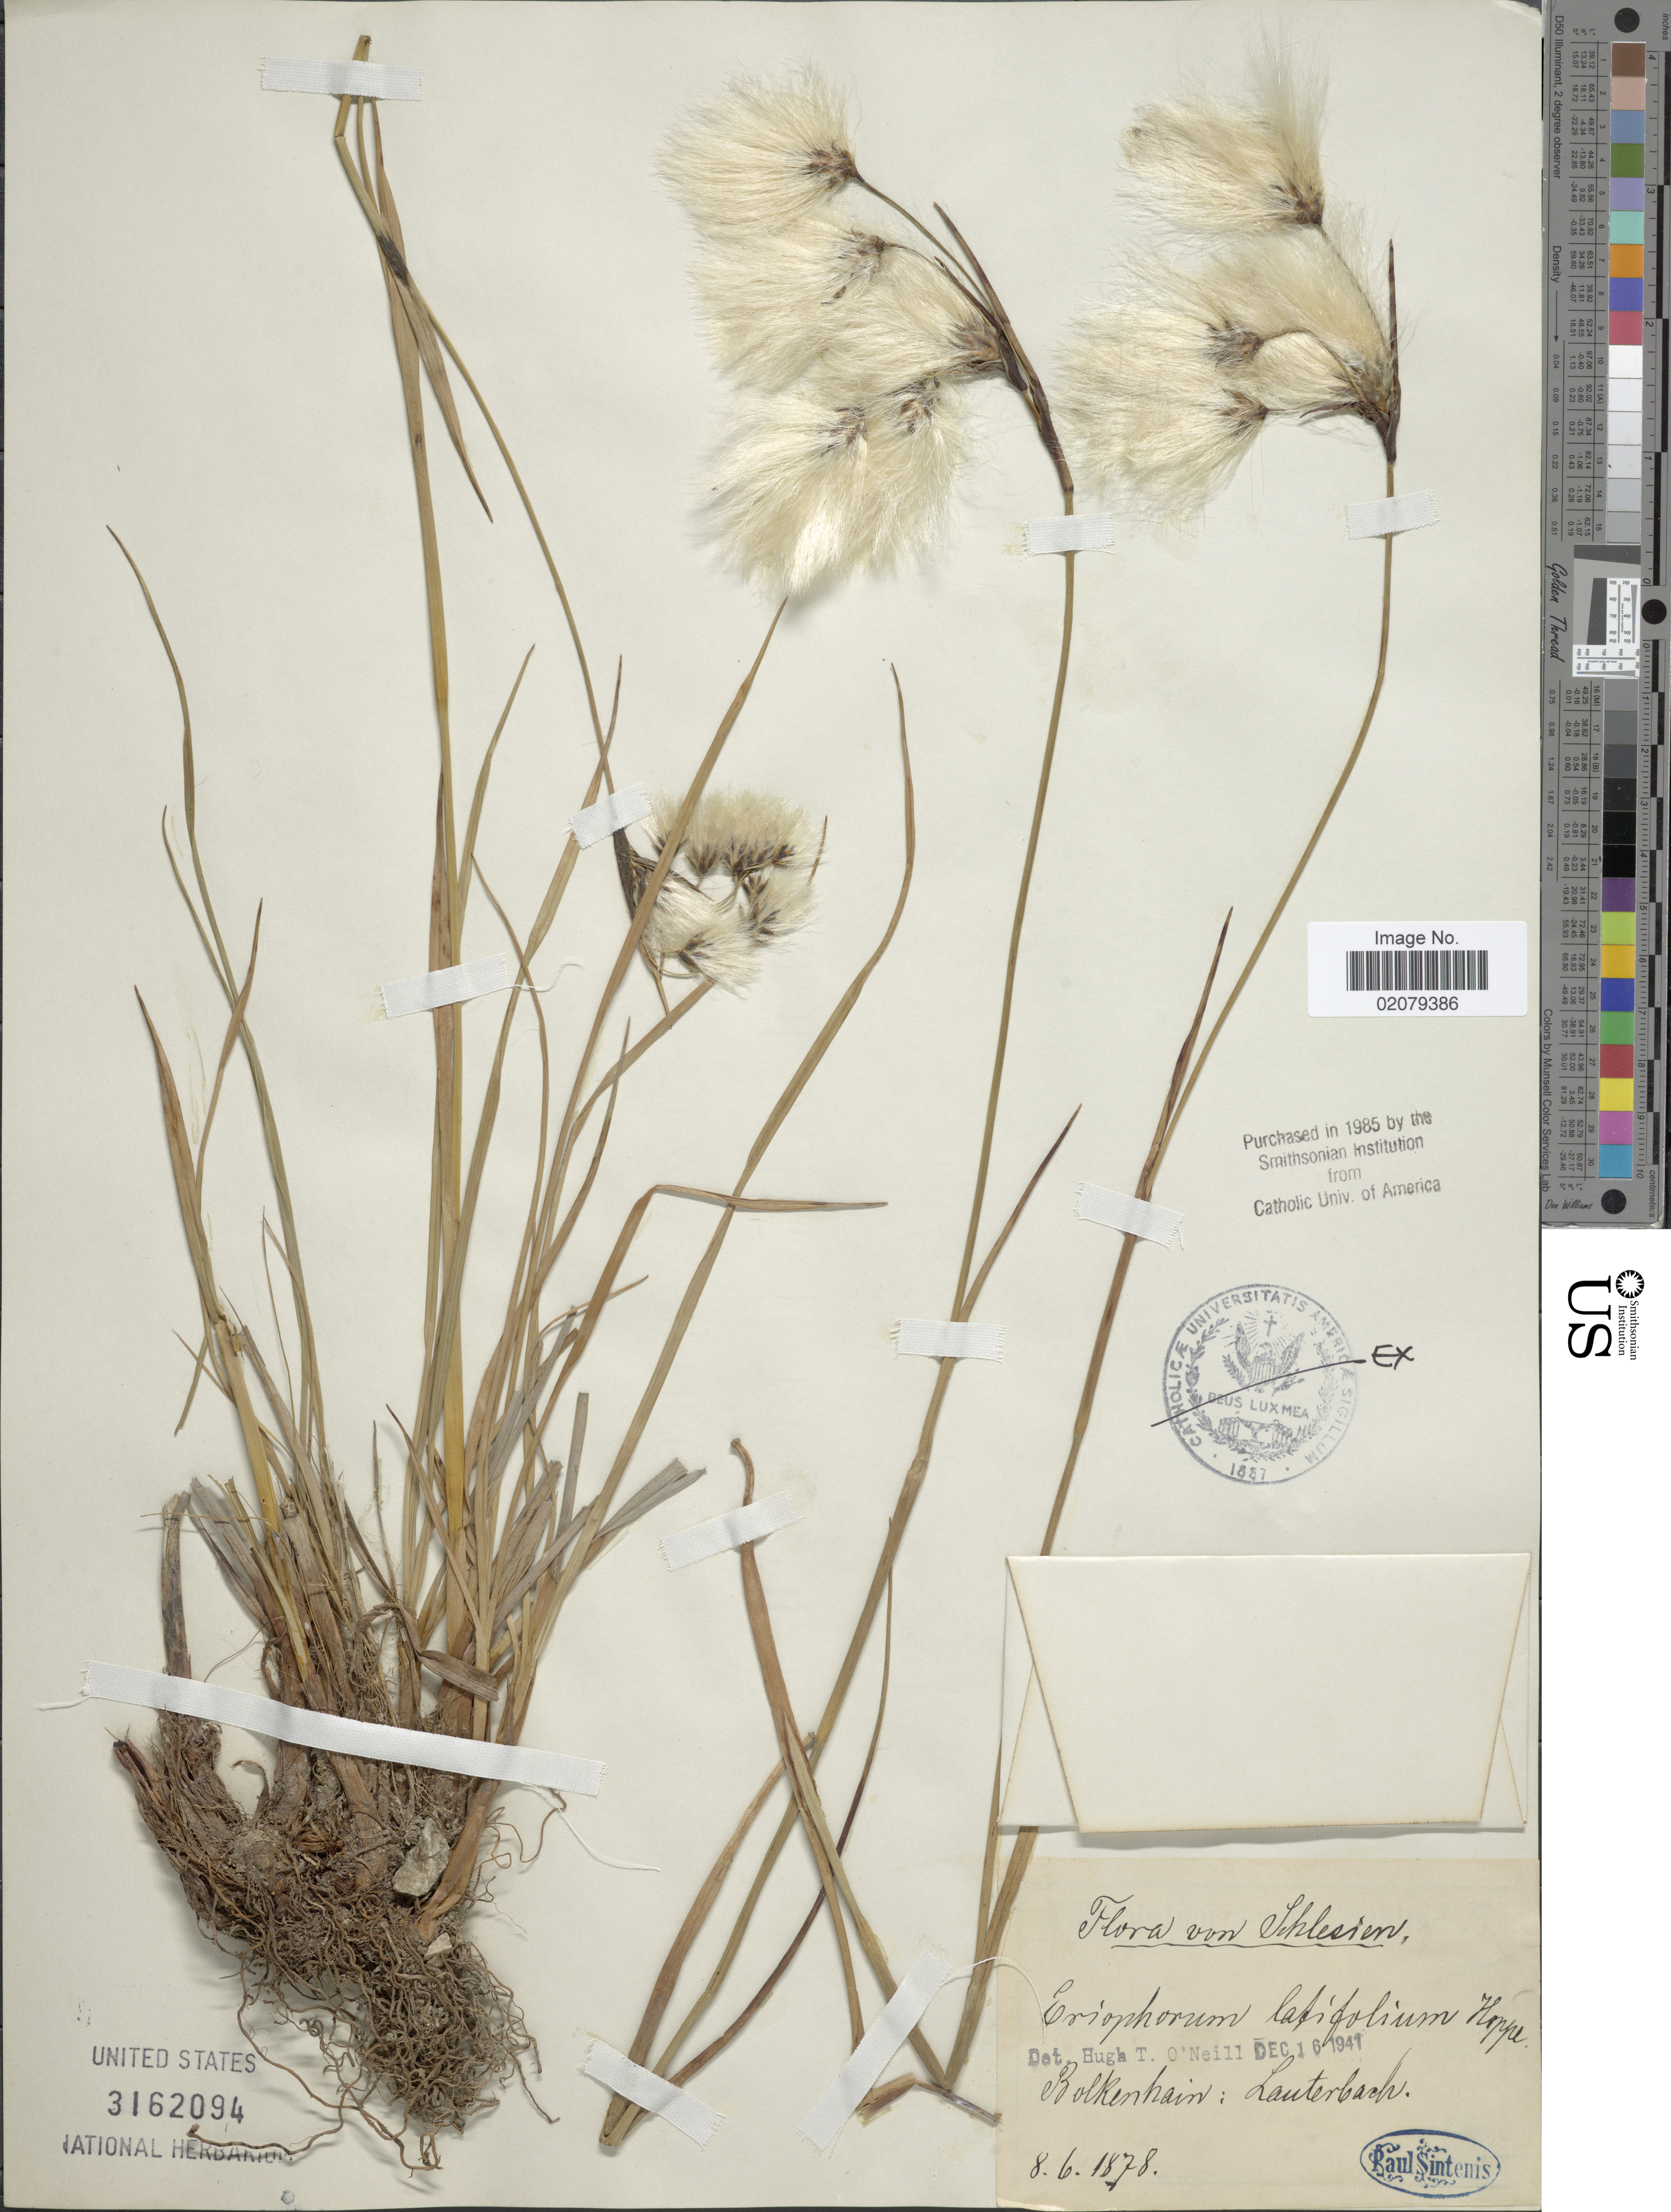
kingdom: Plantae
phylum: Tracheophyta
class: Liliopsida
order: Poales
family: Cyperaceae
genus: Eriophorum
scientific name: Eriophorum latifolium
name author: Hoppe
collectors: P. Sintenis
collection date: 1878-06-08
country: Poland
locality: Schlesien, Rolkenhain: lauterbach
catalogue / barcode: US 3162094